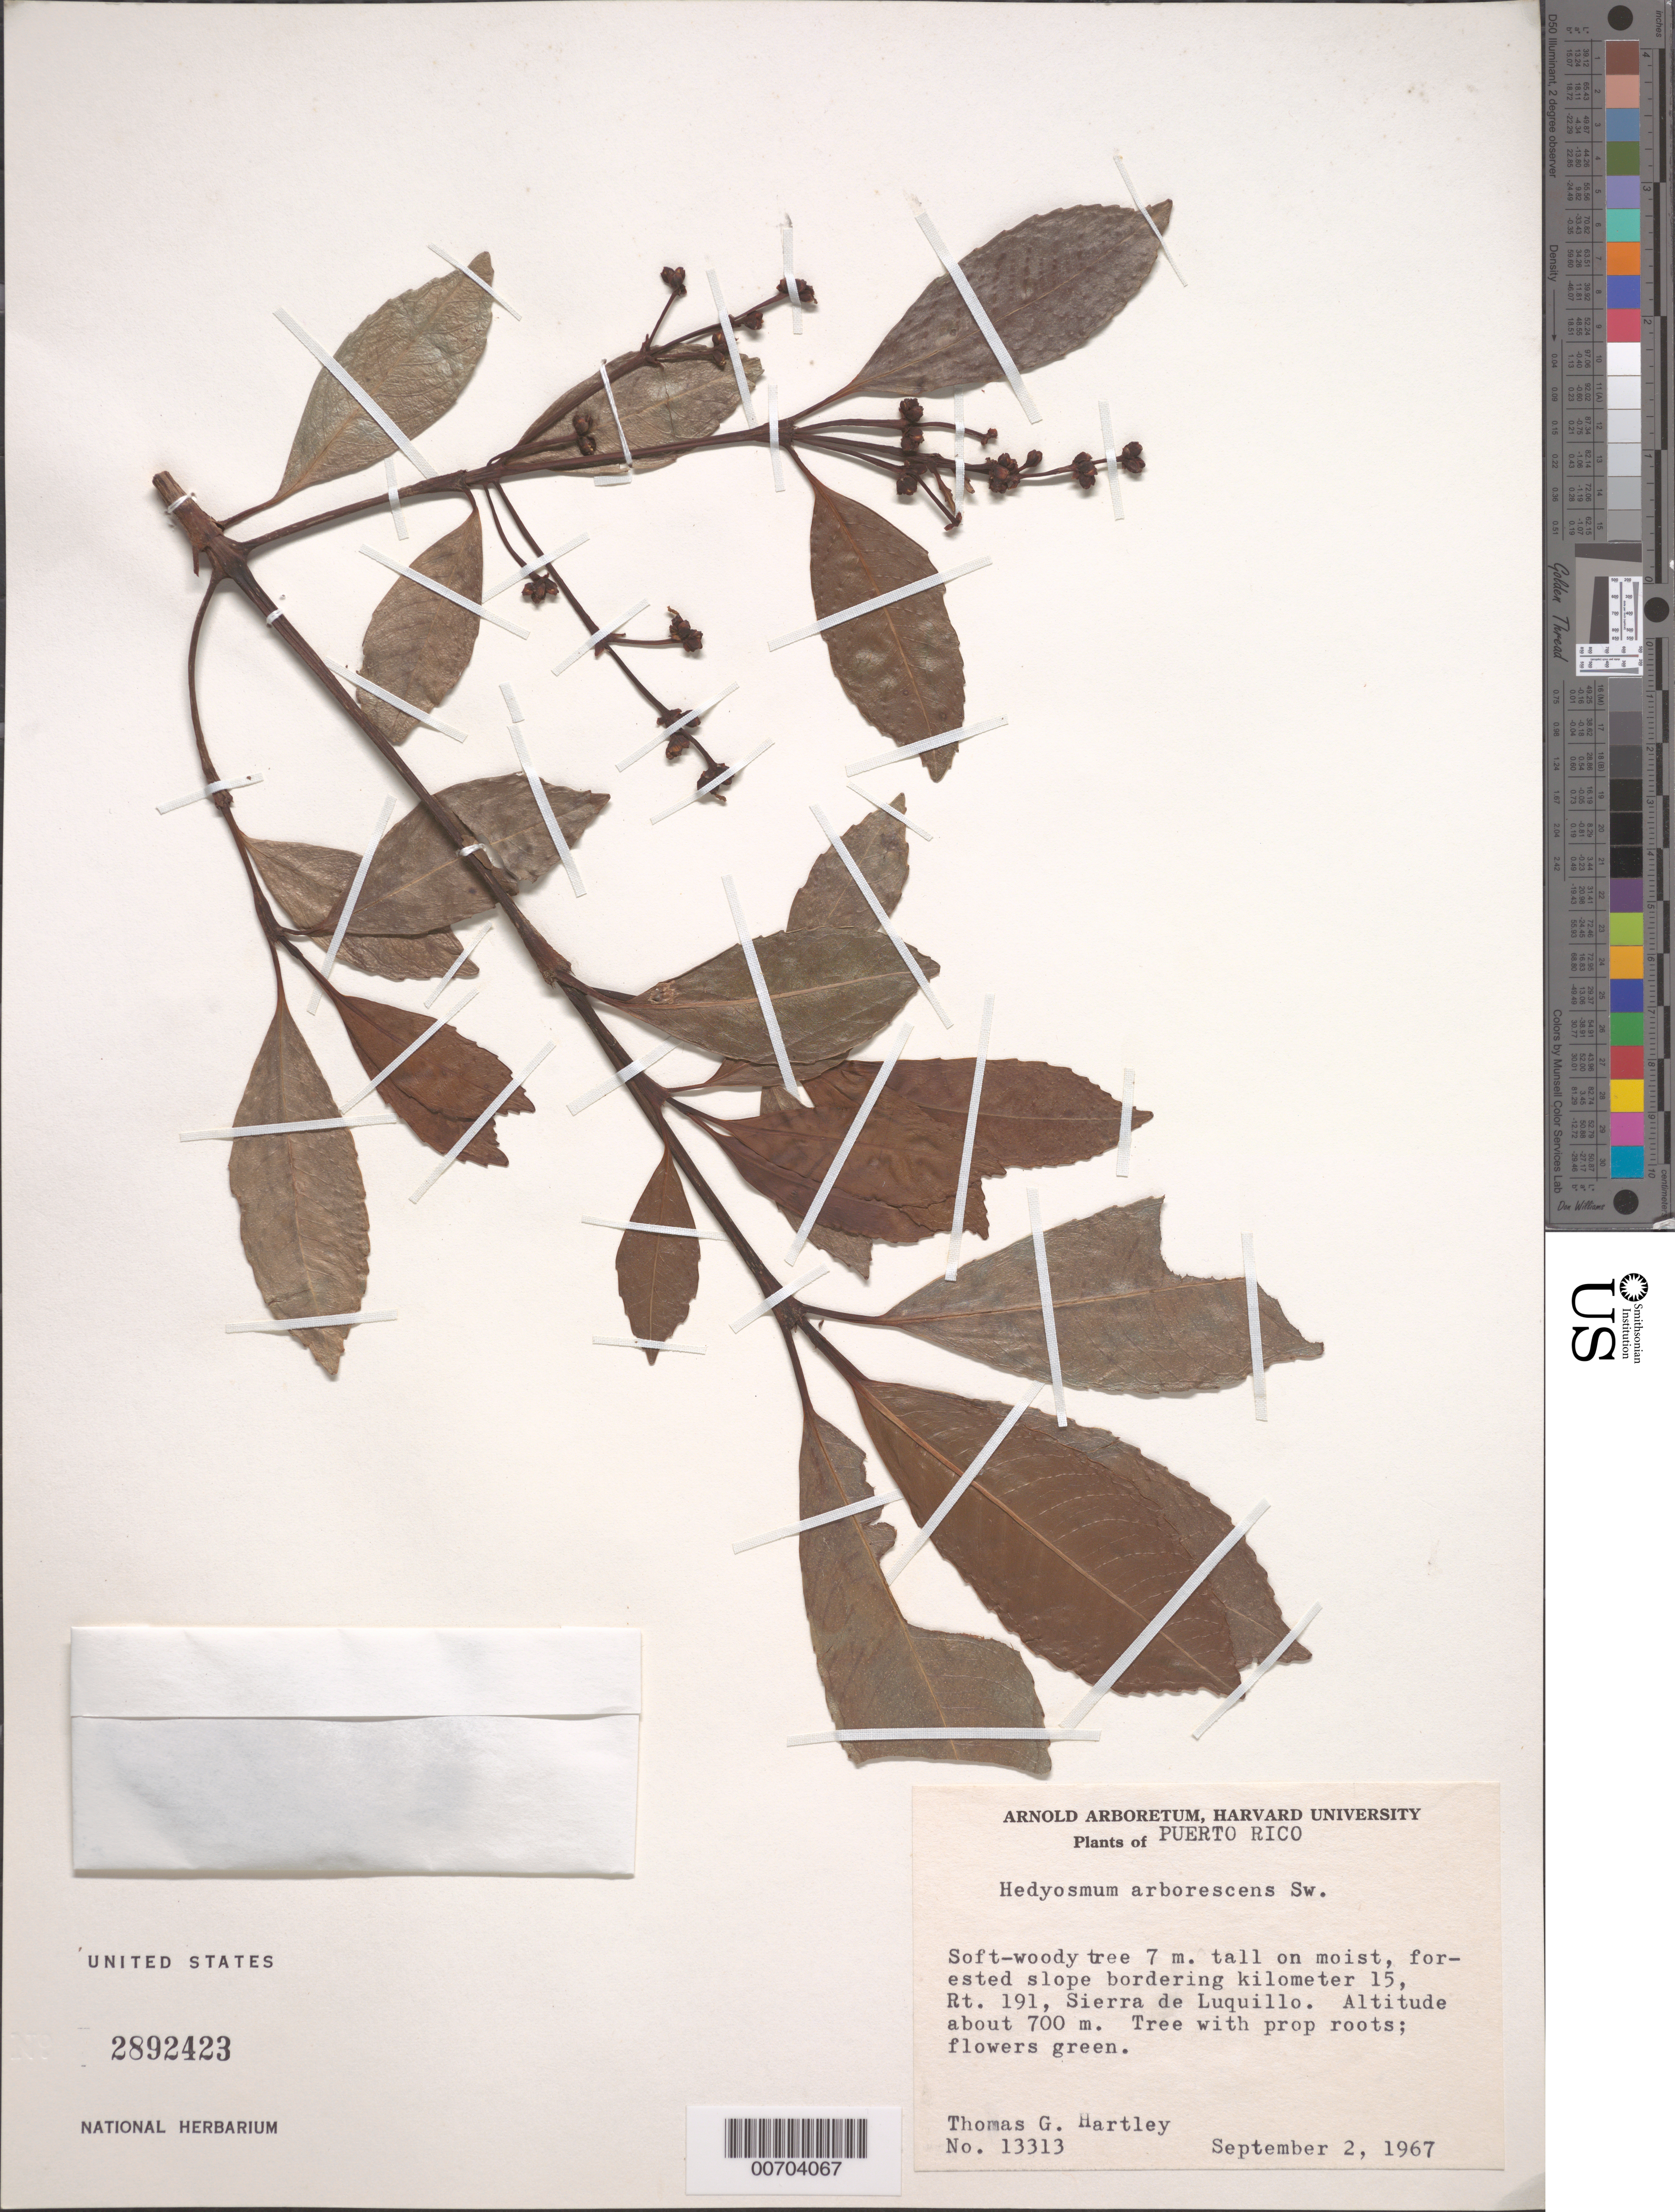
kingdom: Plantae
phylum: Tracheophyta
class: Magnoliopsida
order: Chloranthales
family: Chloranthaceae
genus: Hedyosmum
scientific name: Hedyosmum arborescens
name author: Sw.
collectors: T. G. Hartley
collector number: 13313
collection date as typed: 02 Sep 1967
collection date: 1967-09-02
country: Puerto Rico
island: Greater Antilles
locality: Forested slope bordering Km 15, Rt 191, Sierra de Luquillo.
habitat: Moist, forested slope.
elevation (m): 700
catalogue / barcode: US 2892423